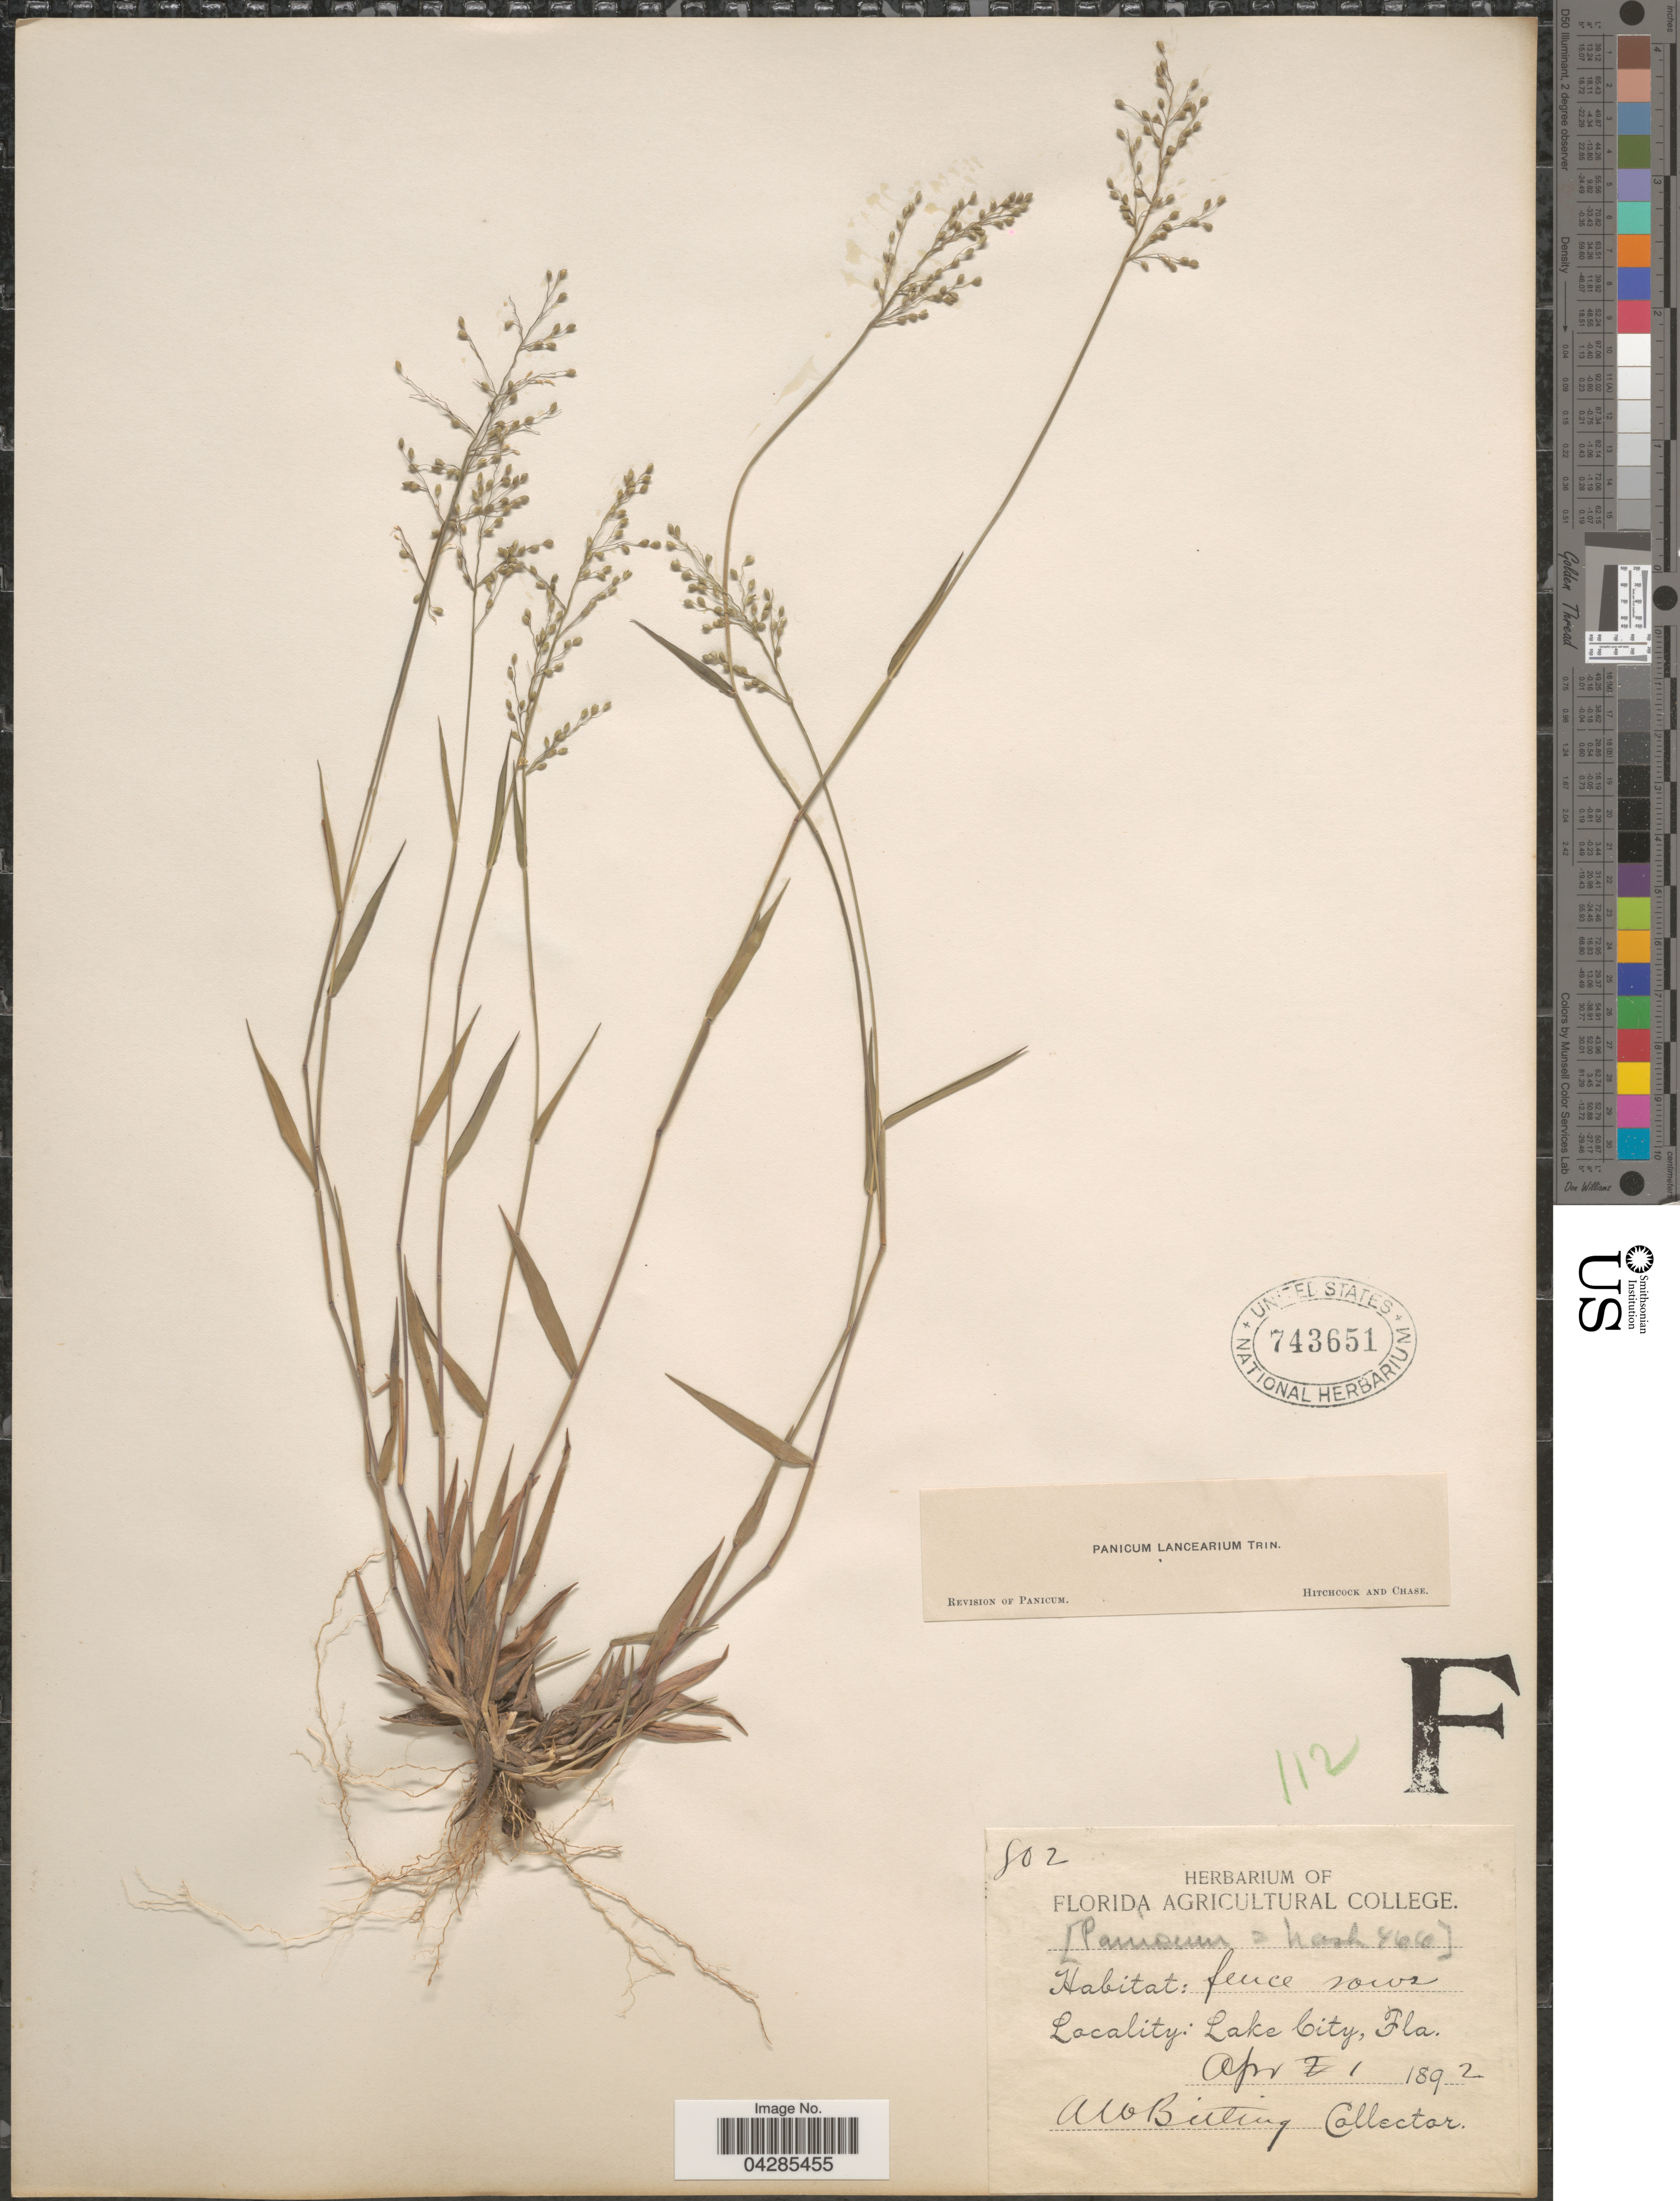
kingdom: Plantae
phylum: Tracheophyta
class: Liliopsida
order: Poales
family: Poaceae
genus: Dichanthelium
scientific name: Dichanthelium portoricense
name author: (Desv. ex Ham.) B.F. Hansen & Wunderlin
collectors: A. Bitting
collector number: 802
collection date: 1892-04-01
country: United States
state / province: Florida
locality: Lake City.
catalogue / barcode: US 743651